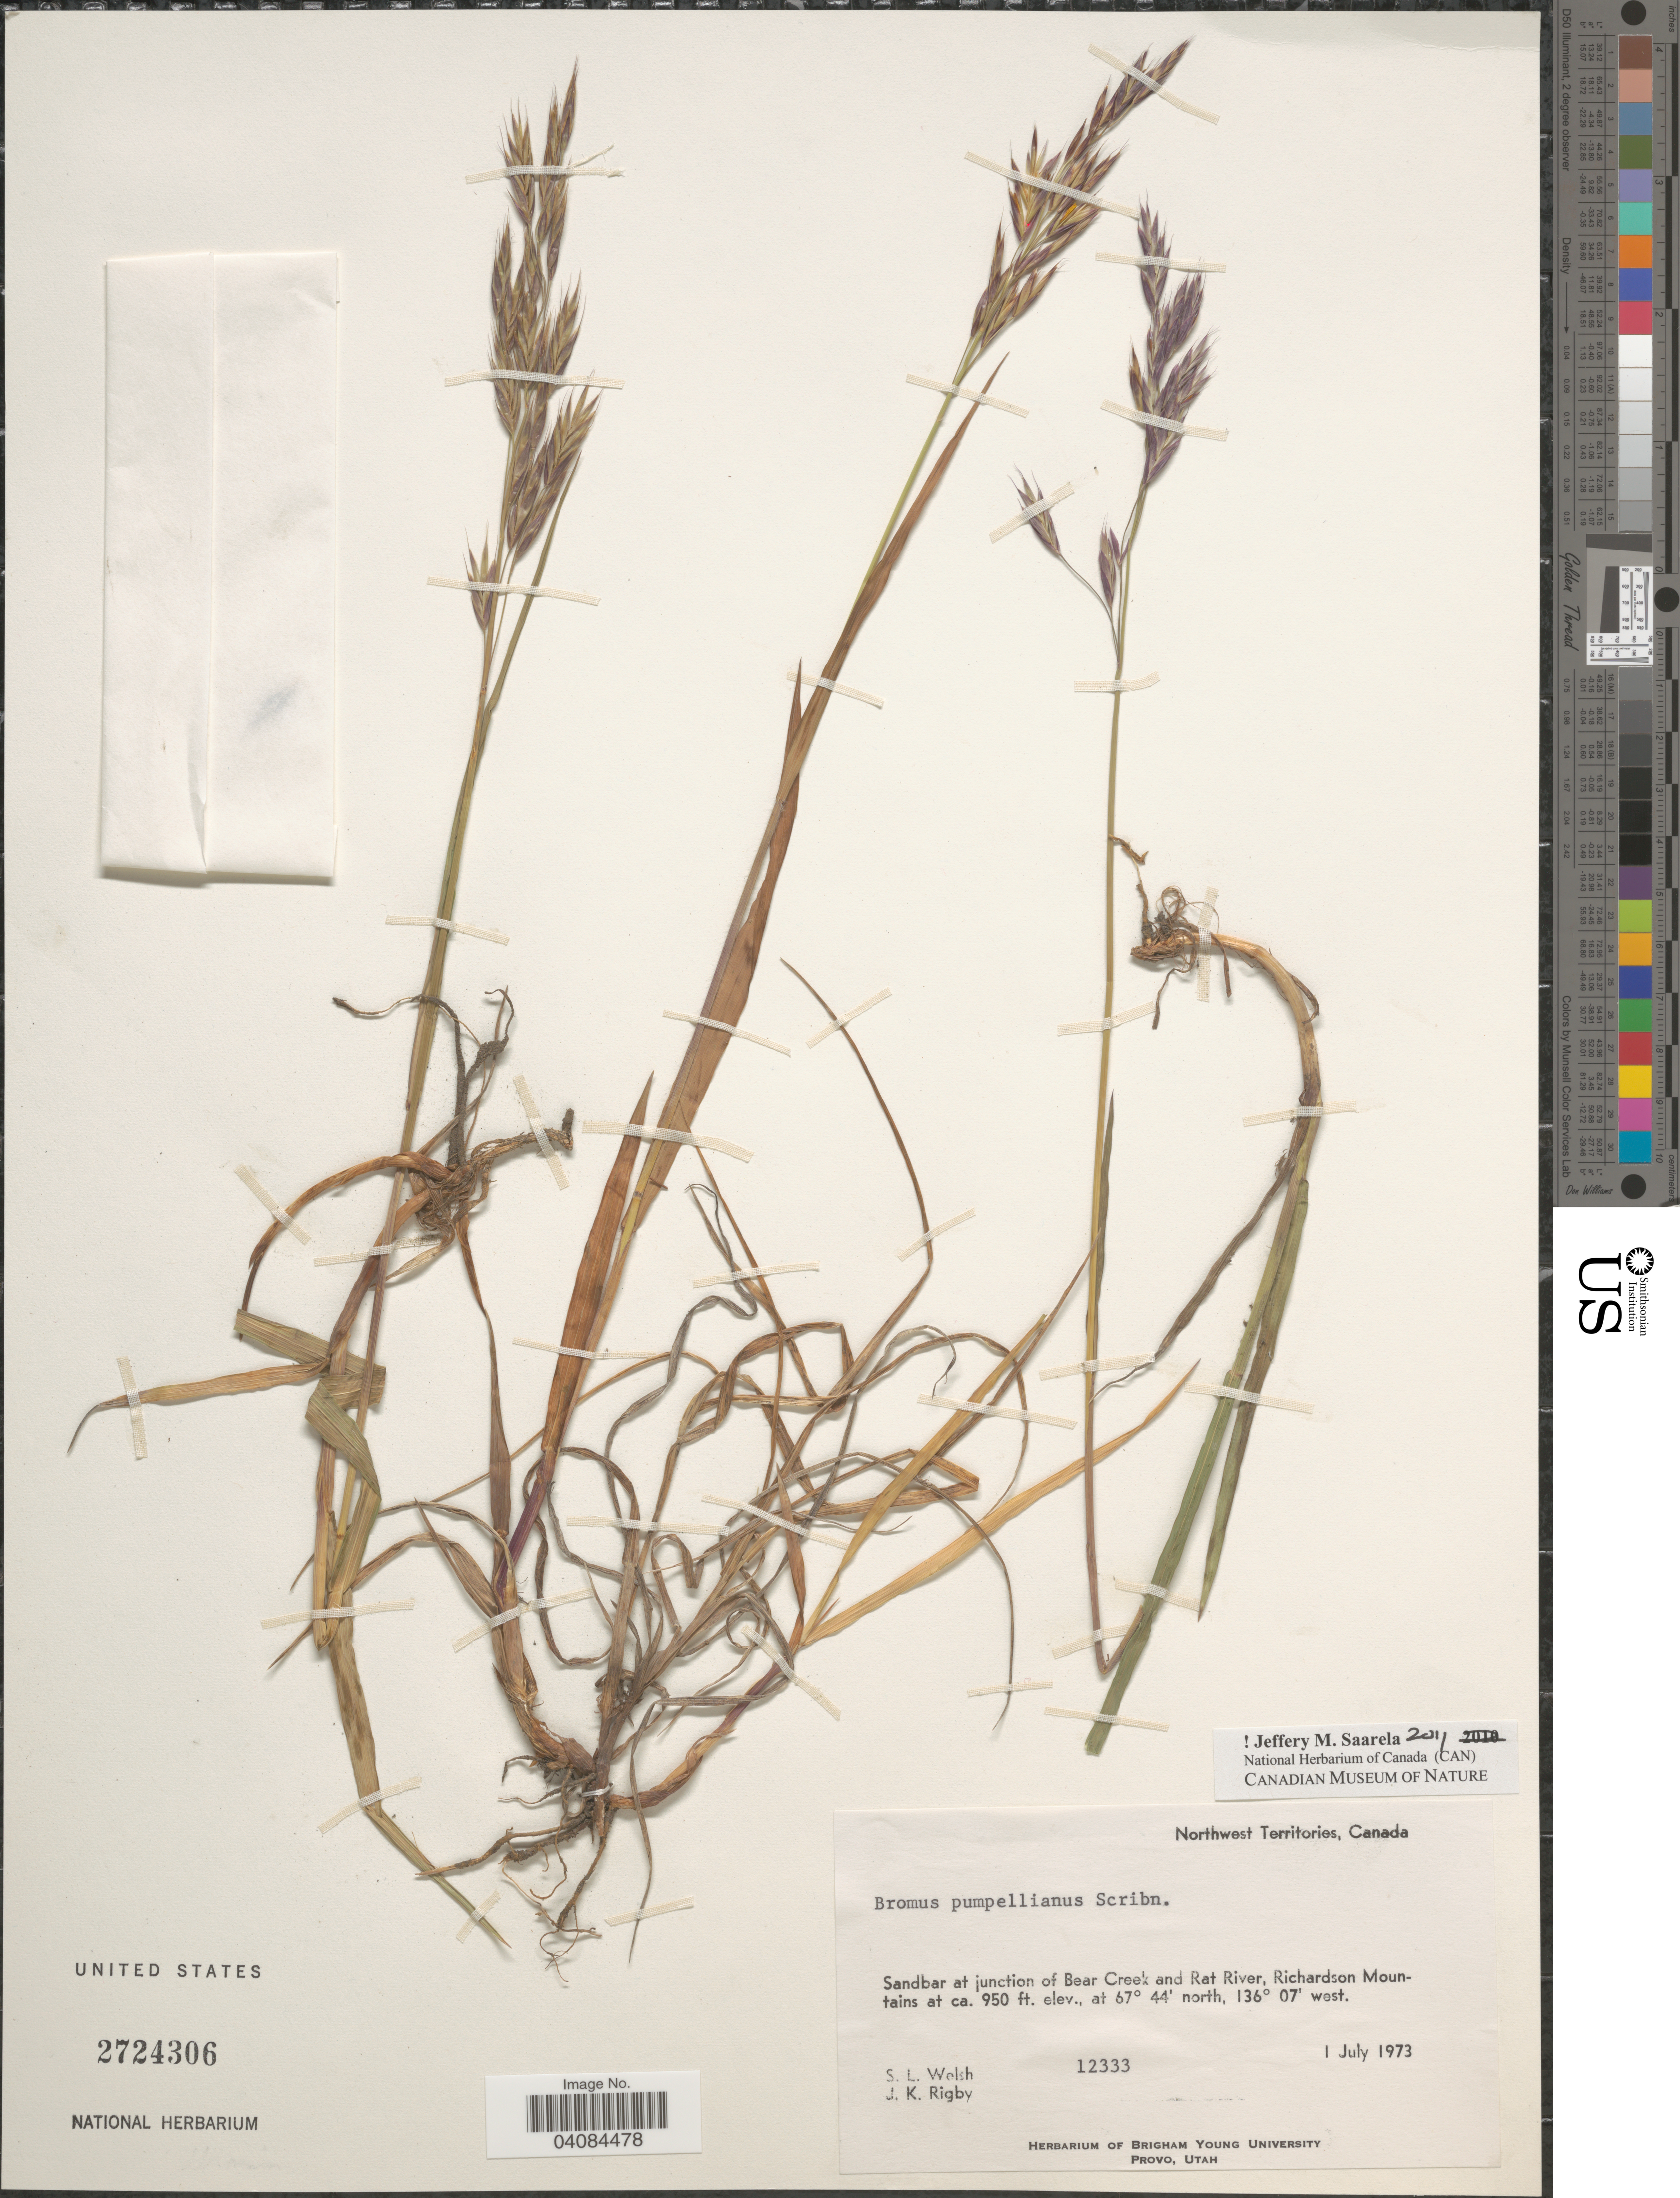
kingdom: Plantae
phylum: Tracheophyta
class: Liliopsida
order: Poales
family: Poaceae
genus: Bromus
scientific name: Bromus pumpellianus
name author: Scribn.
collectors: S. Welsh & J. Rigby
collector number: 12333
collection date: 1973-07-01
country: Canada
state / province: Northwest Territories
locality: Sandbar at junction of Bear Creek and Rat River, Richardson Mountains.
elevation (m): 290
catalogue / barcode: US 2724306